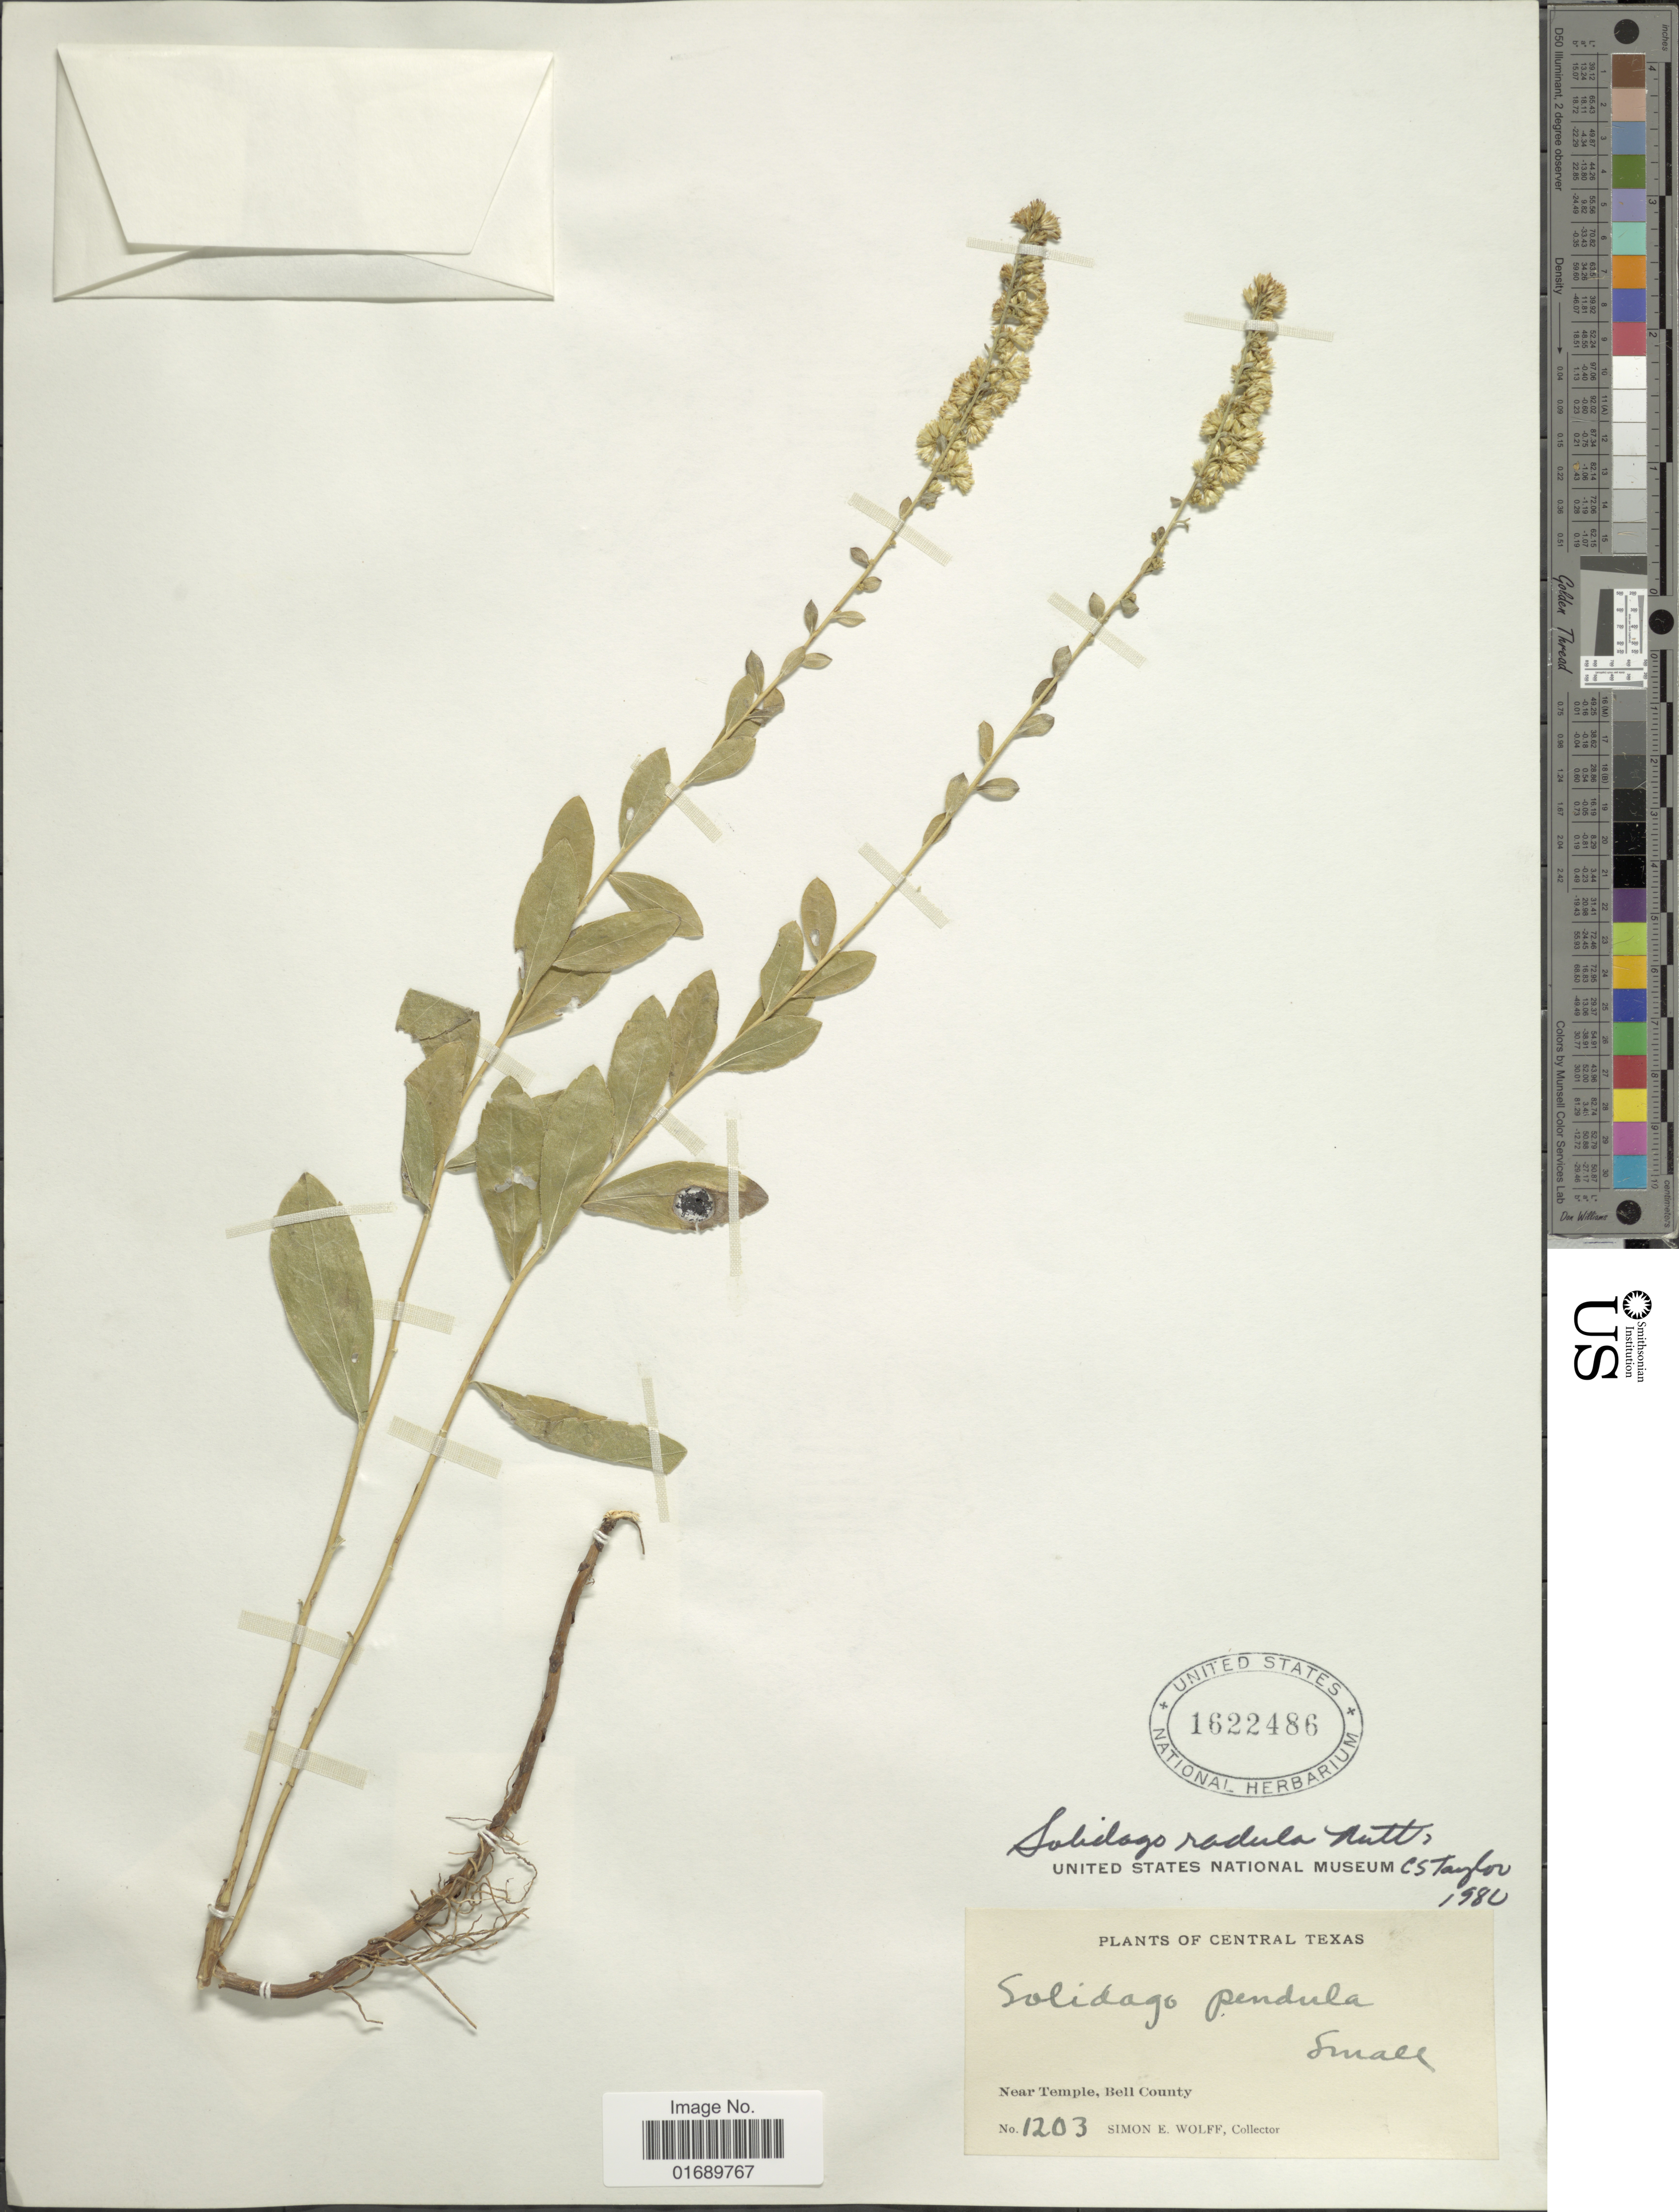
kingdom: Plantae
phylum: Tracheophyta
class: Magnoliopsida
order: Asterales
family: Asteraceae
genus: Solidago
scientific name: Solidago radula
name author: Nutt.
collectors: S. E. Wolff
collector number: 1203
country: United States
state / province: Texas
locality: Central Texas, Near Temple, Bell County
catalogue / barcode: US 1622486